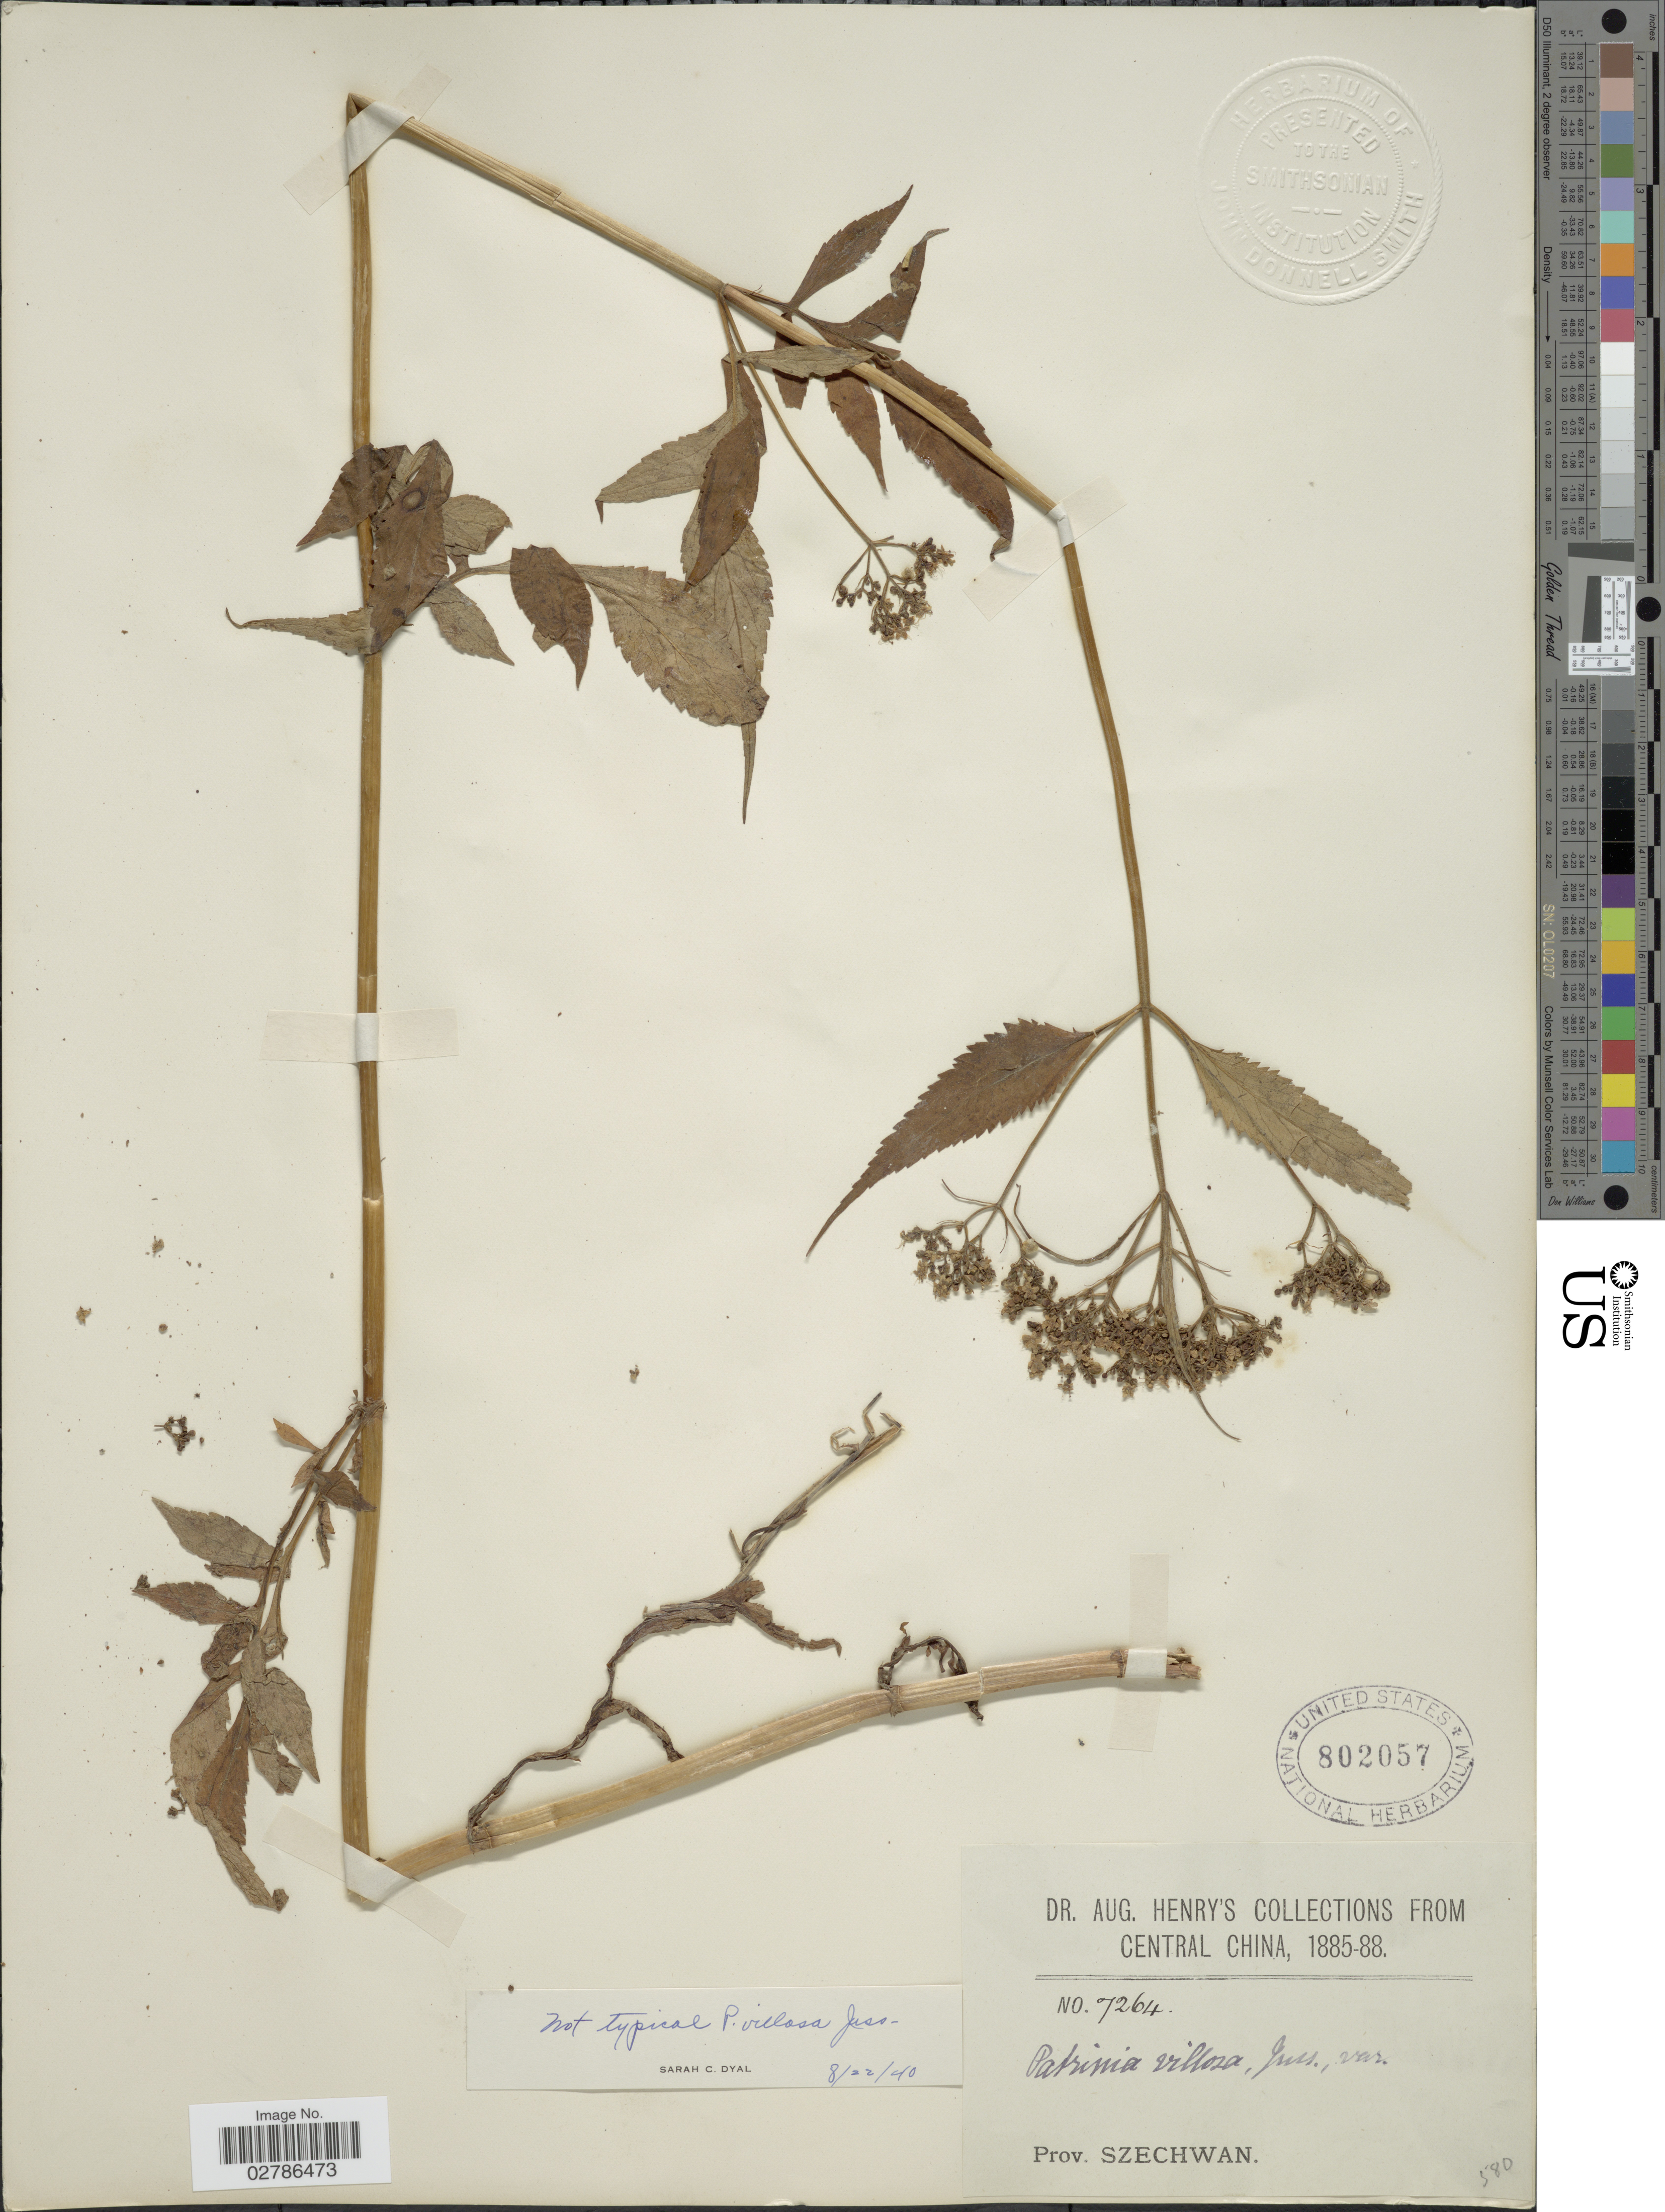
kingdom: Plantae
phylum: Tracheophyta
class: Magnoliopsida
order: Dipsacales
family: Caprifoliaceae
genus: Patrinia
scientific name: Patrinia villosa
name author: (Thunb.) Dufr.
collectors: A. Henry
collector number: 7264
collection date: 1885/1888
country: China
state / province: Sichuan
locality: Central China, Prov. Szechwan.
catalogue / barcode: US 802057